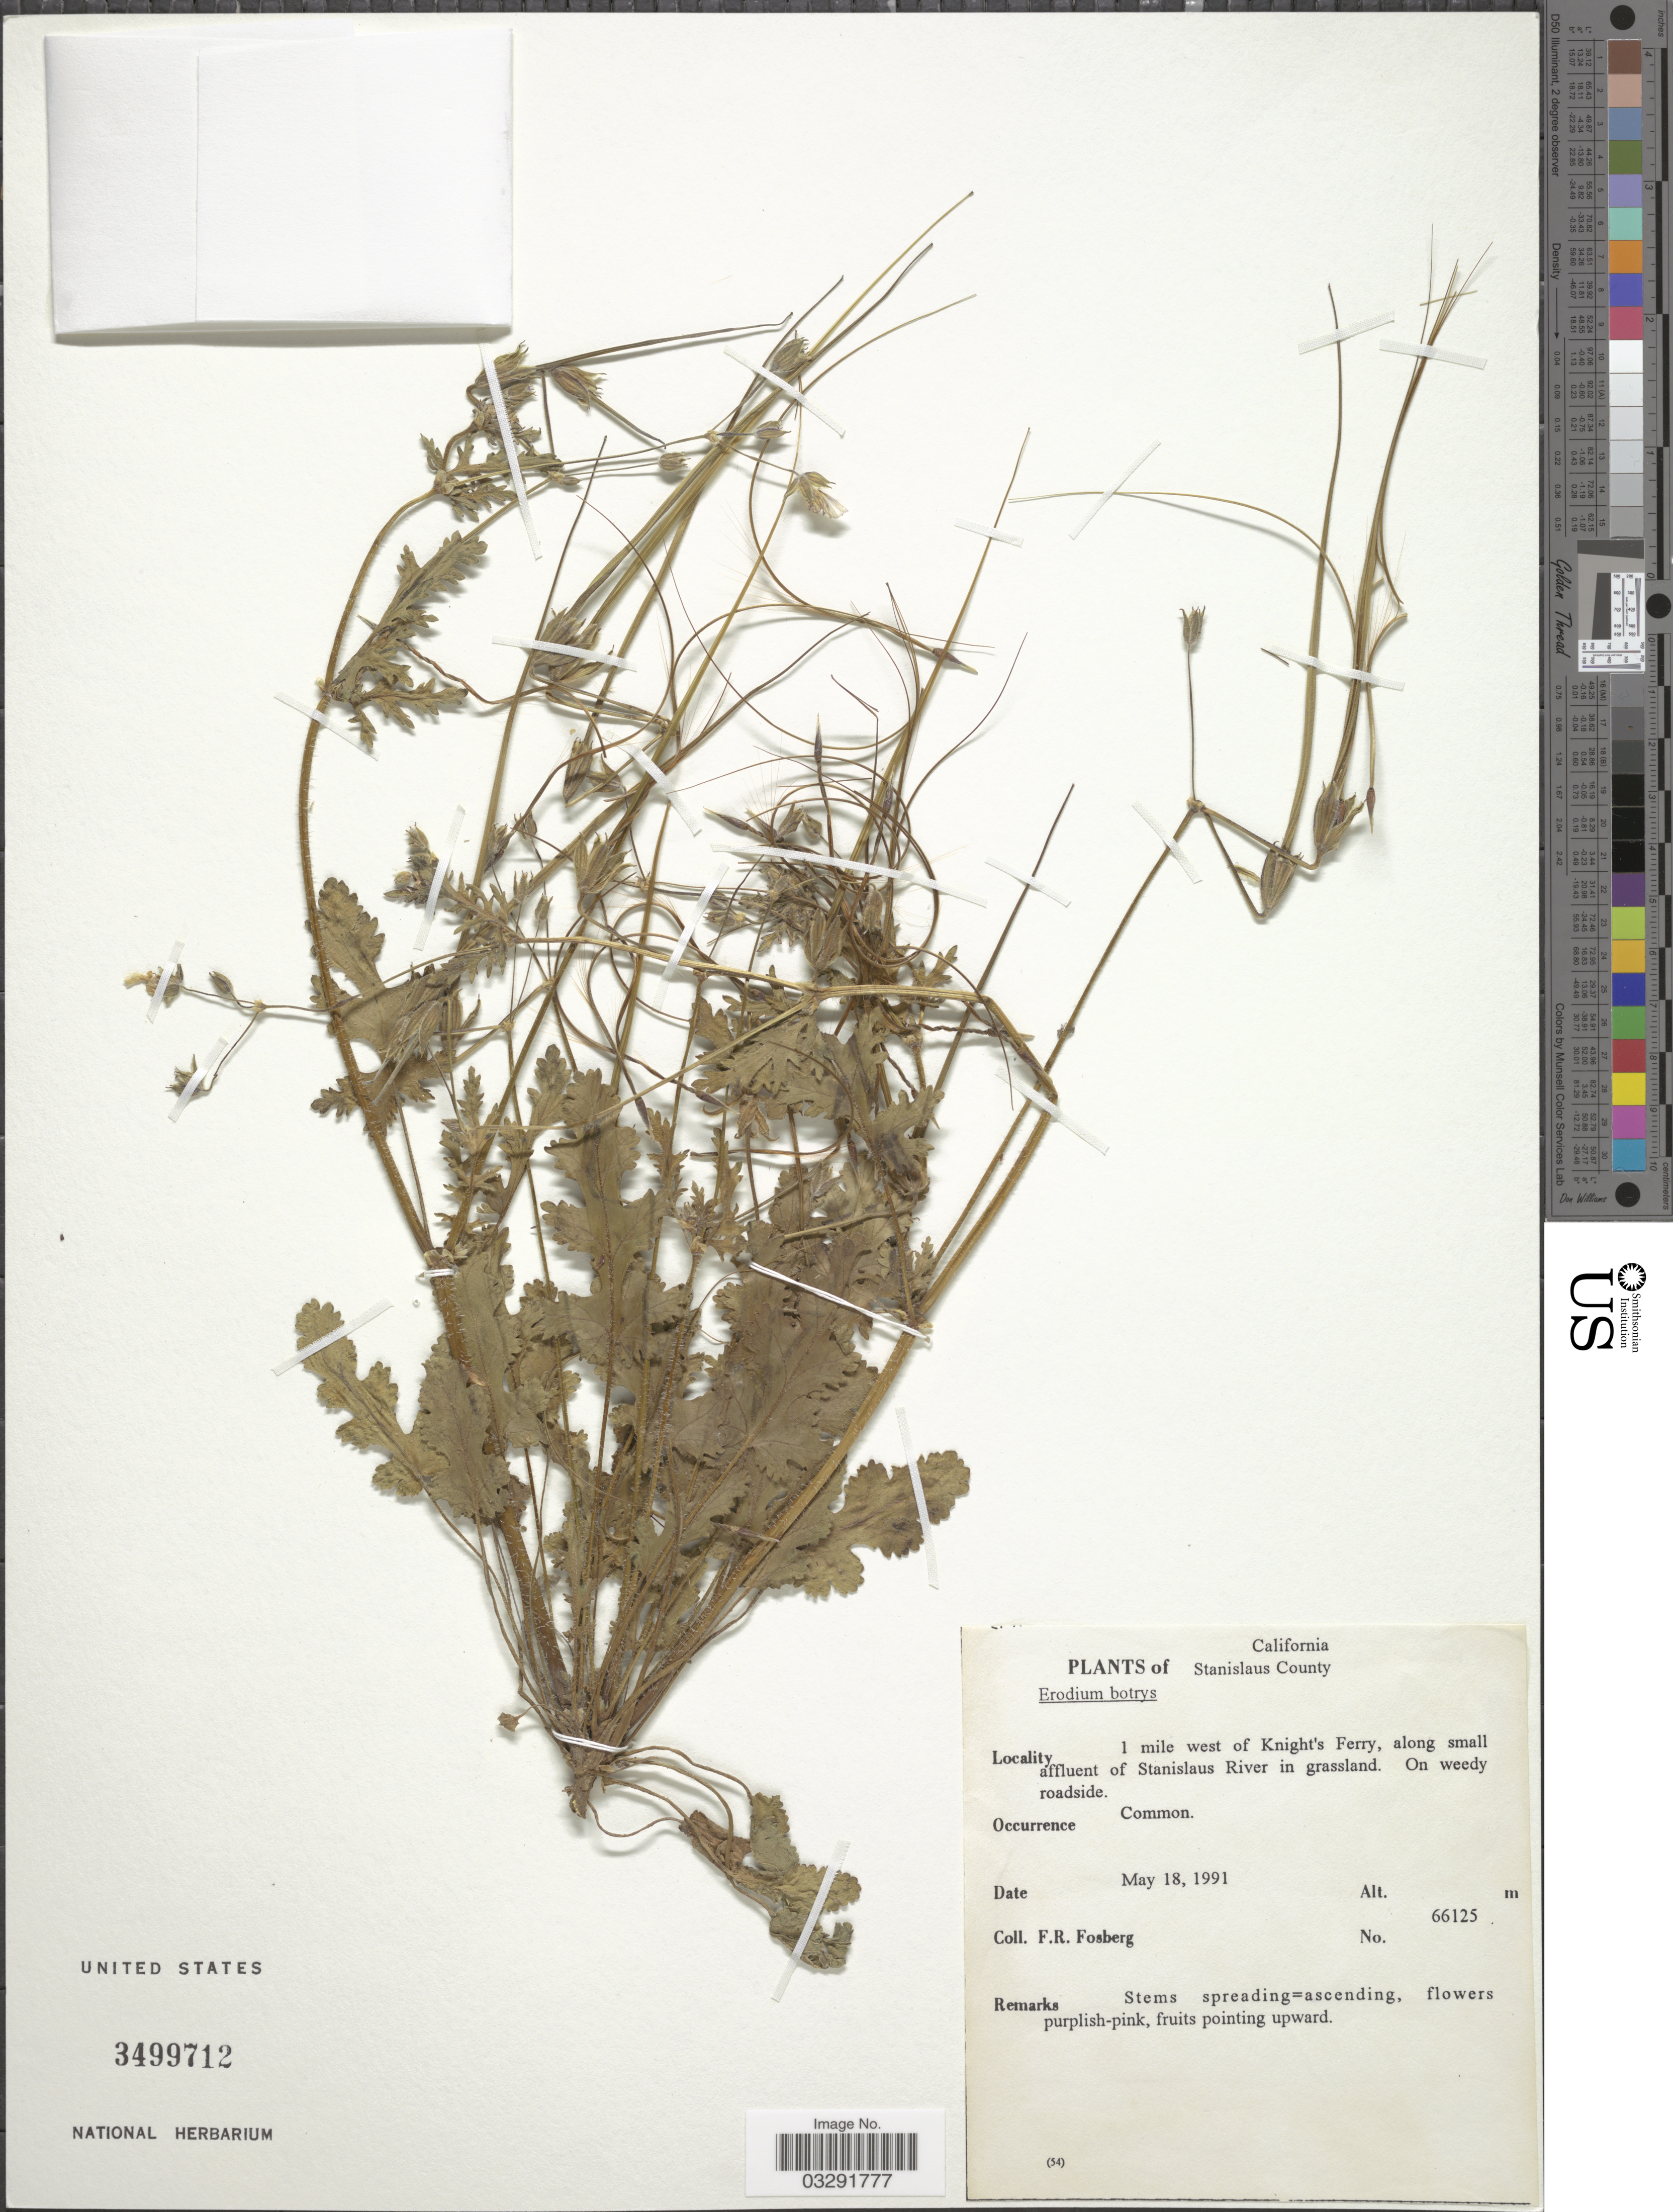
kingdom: Plantae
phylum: Tracheophyta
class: Magnoliopsida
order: Geraniales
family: Geraniaceae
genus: Erodium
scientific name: Erodium botrys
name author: (Cav.) Bertol.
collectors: F. R. Fosberg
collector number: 66125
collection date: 1991-05-18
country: United States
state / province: California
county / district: Stanislaus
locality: Stanislaus County. 1 mile west of Knight's Ferry, along small affluent of Stanislaus River in grassland.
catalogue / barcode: US 3499712